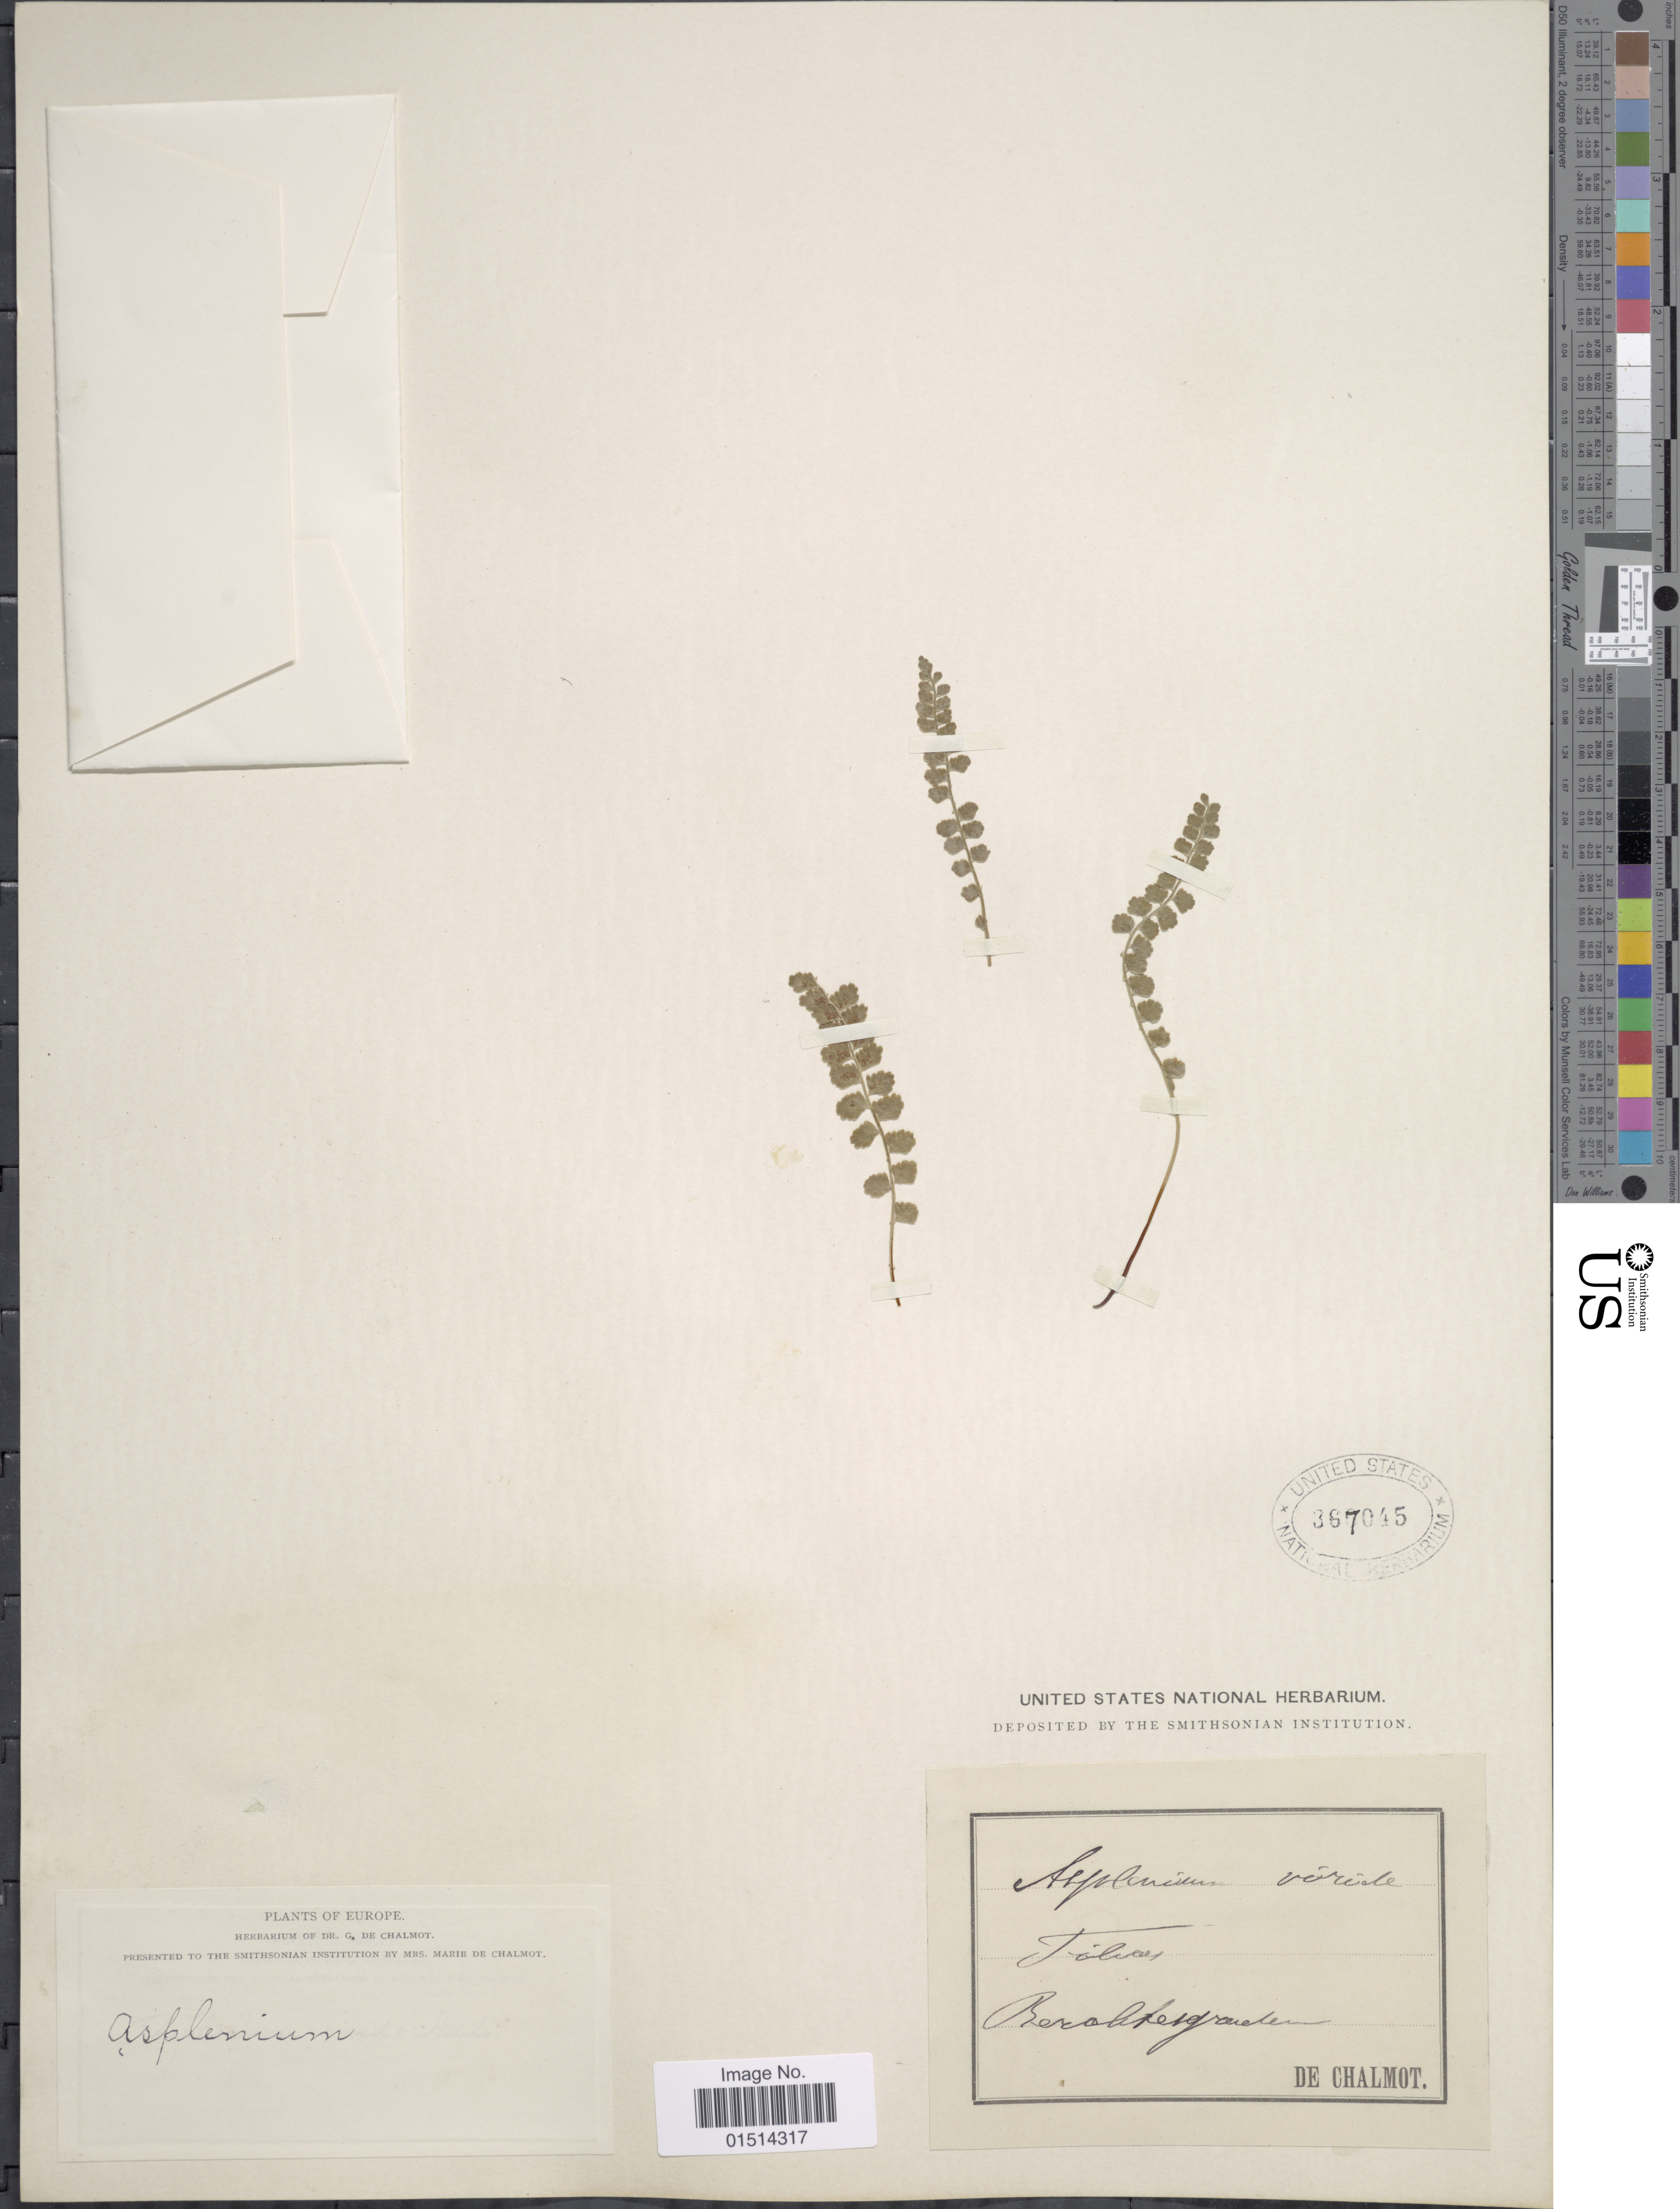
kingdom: Plantae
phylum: Tracheophyta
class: Polypodiopsida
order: Polypodiales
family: Aspleniaceae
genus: Asplenium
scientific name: Asplenium viride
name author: Huds.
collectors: M. Chalmot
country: Germany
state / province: Bayern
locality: Tolia, Berakfergrande [interpreted]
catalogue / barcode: US 367045